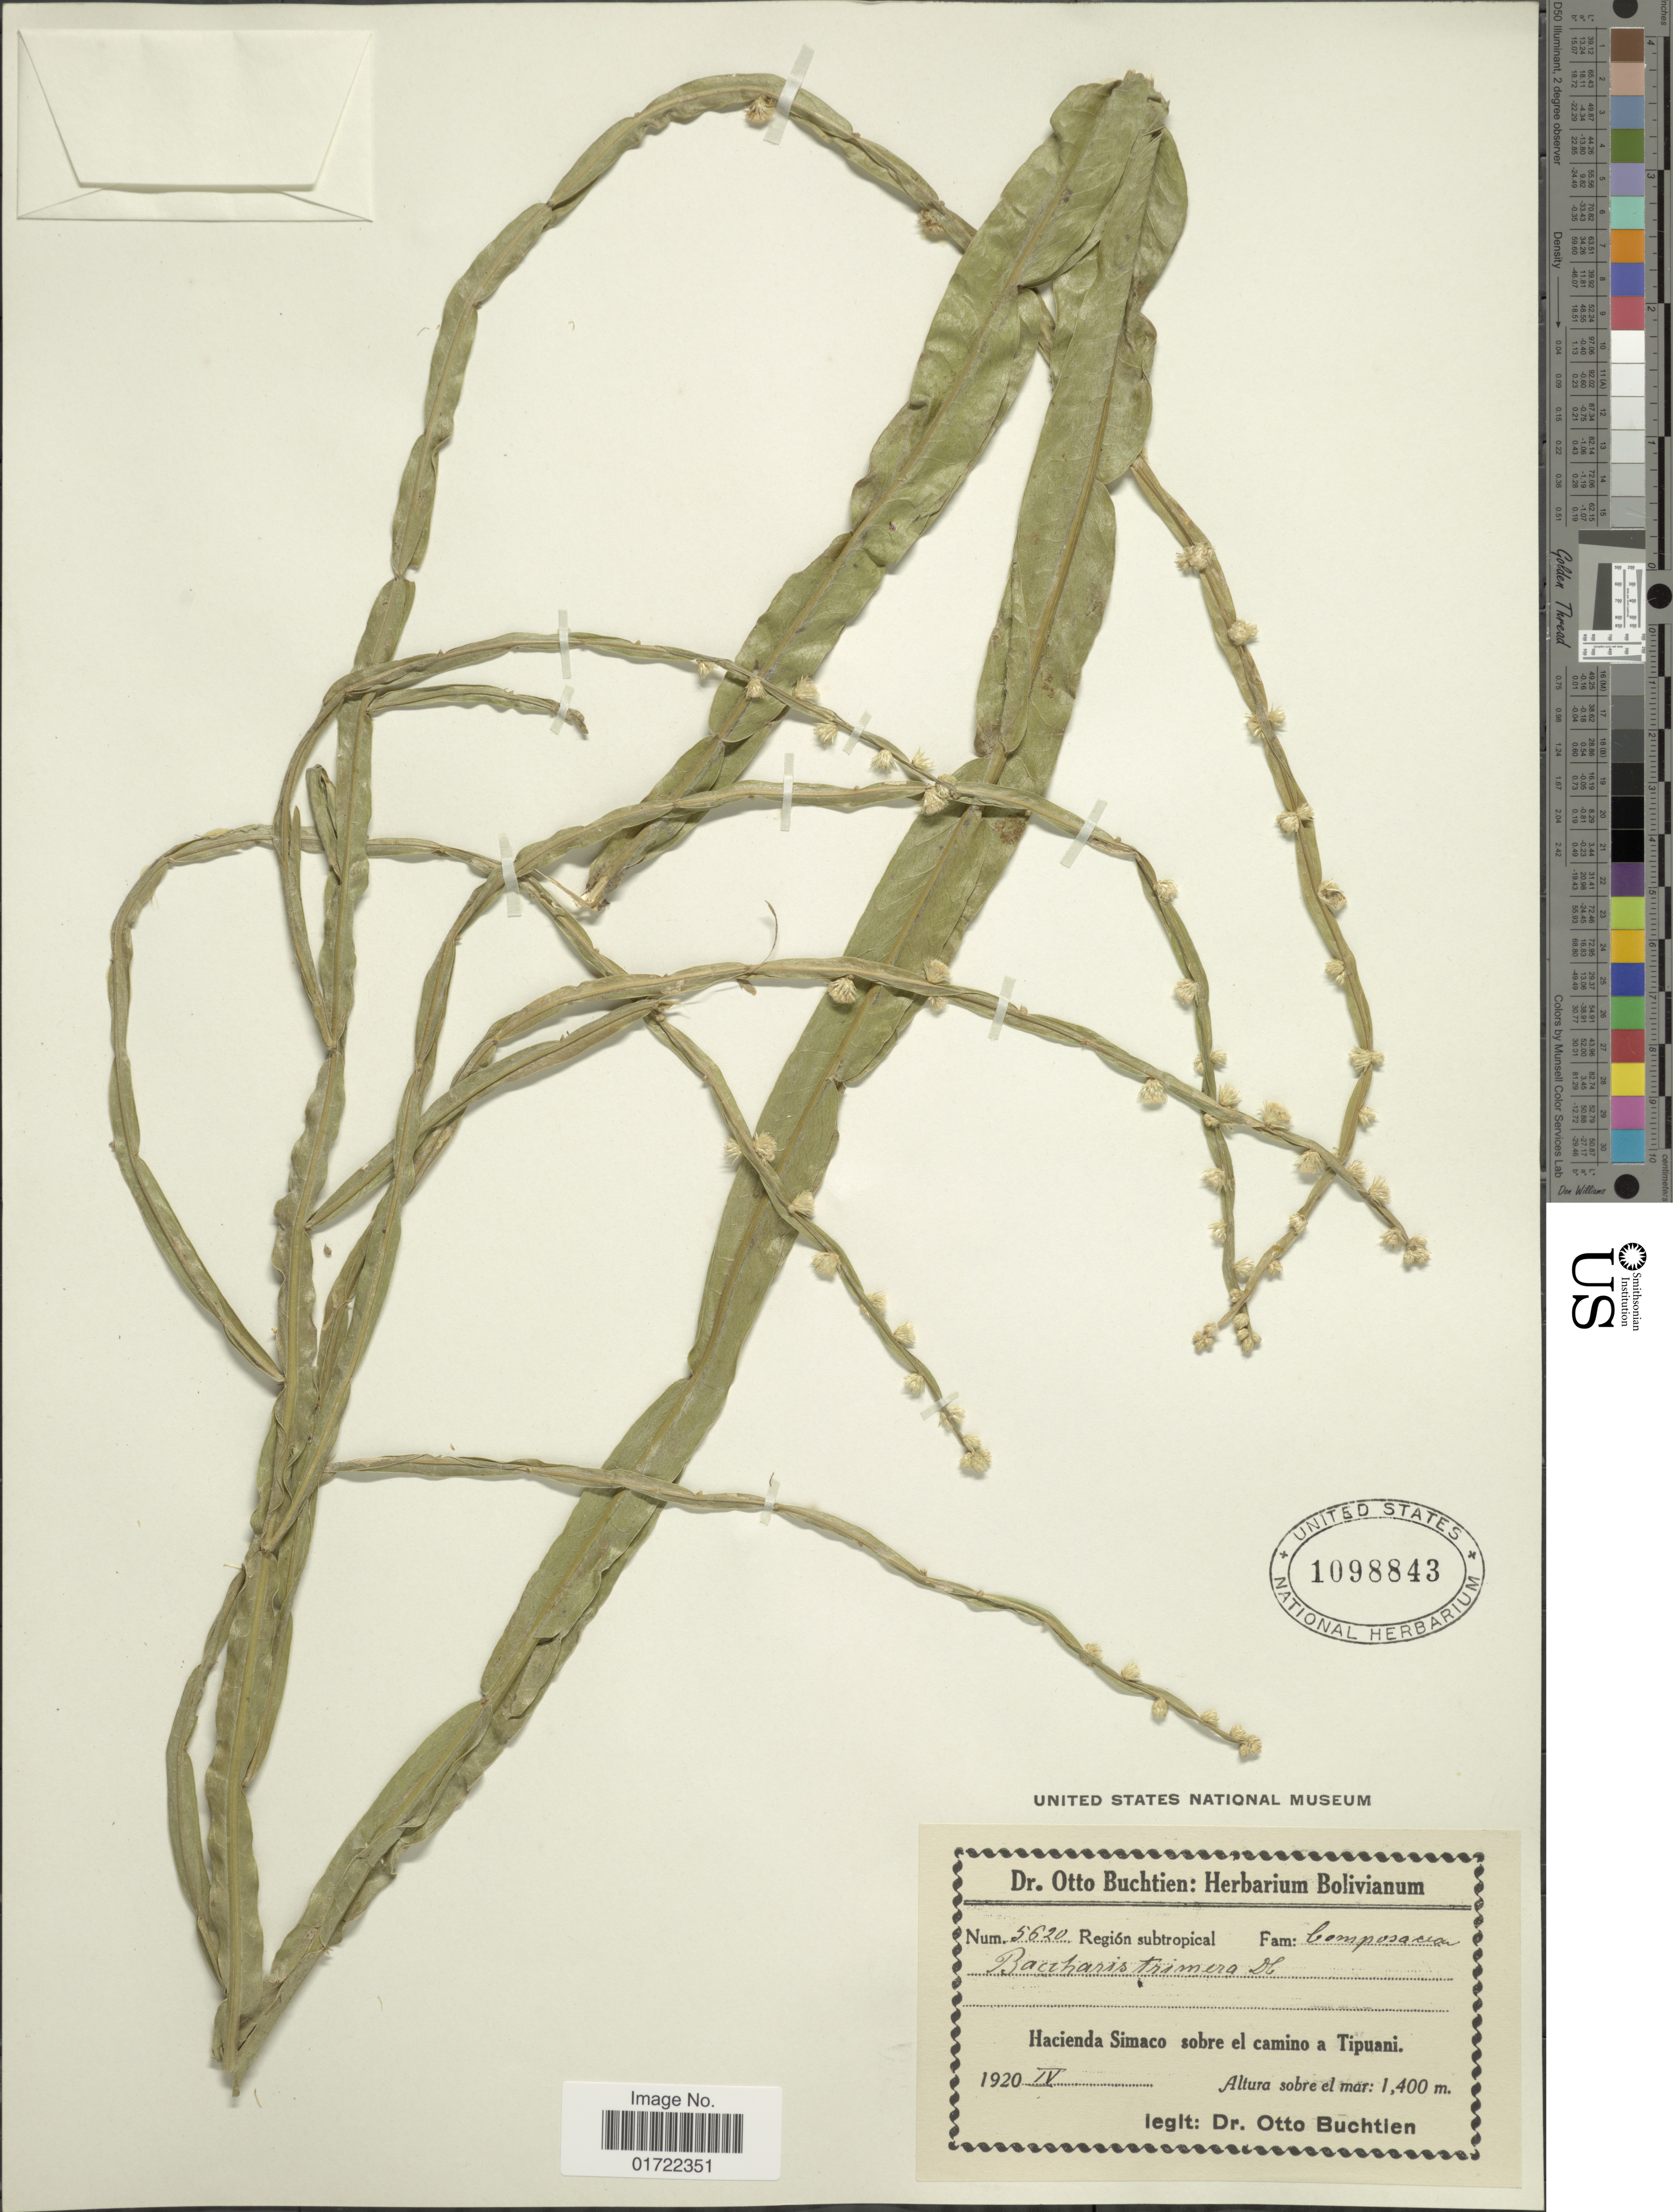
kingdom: Plantae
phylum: Tracheophyta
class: Magnoliopsida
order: Asterales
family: Asteraceae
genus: Baccharis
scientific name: Baccharis genistelloides var. trimera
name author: (Less.) Baker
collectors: O. Buchtien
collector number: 5620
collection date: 1920-04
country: Bolivia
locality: Hacienda Simaco sobre el camino a Tipuani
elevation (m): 1400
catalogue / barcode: US 1098843